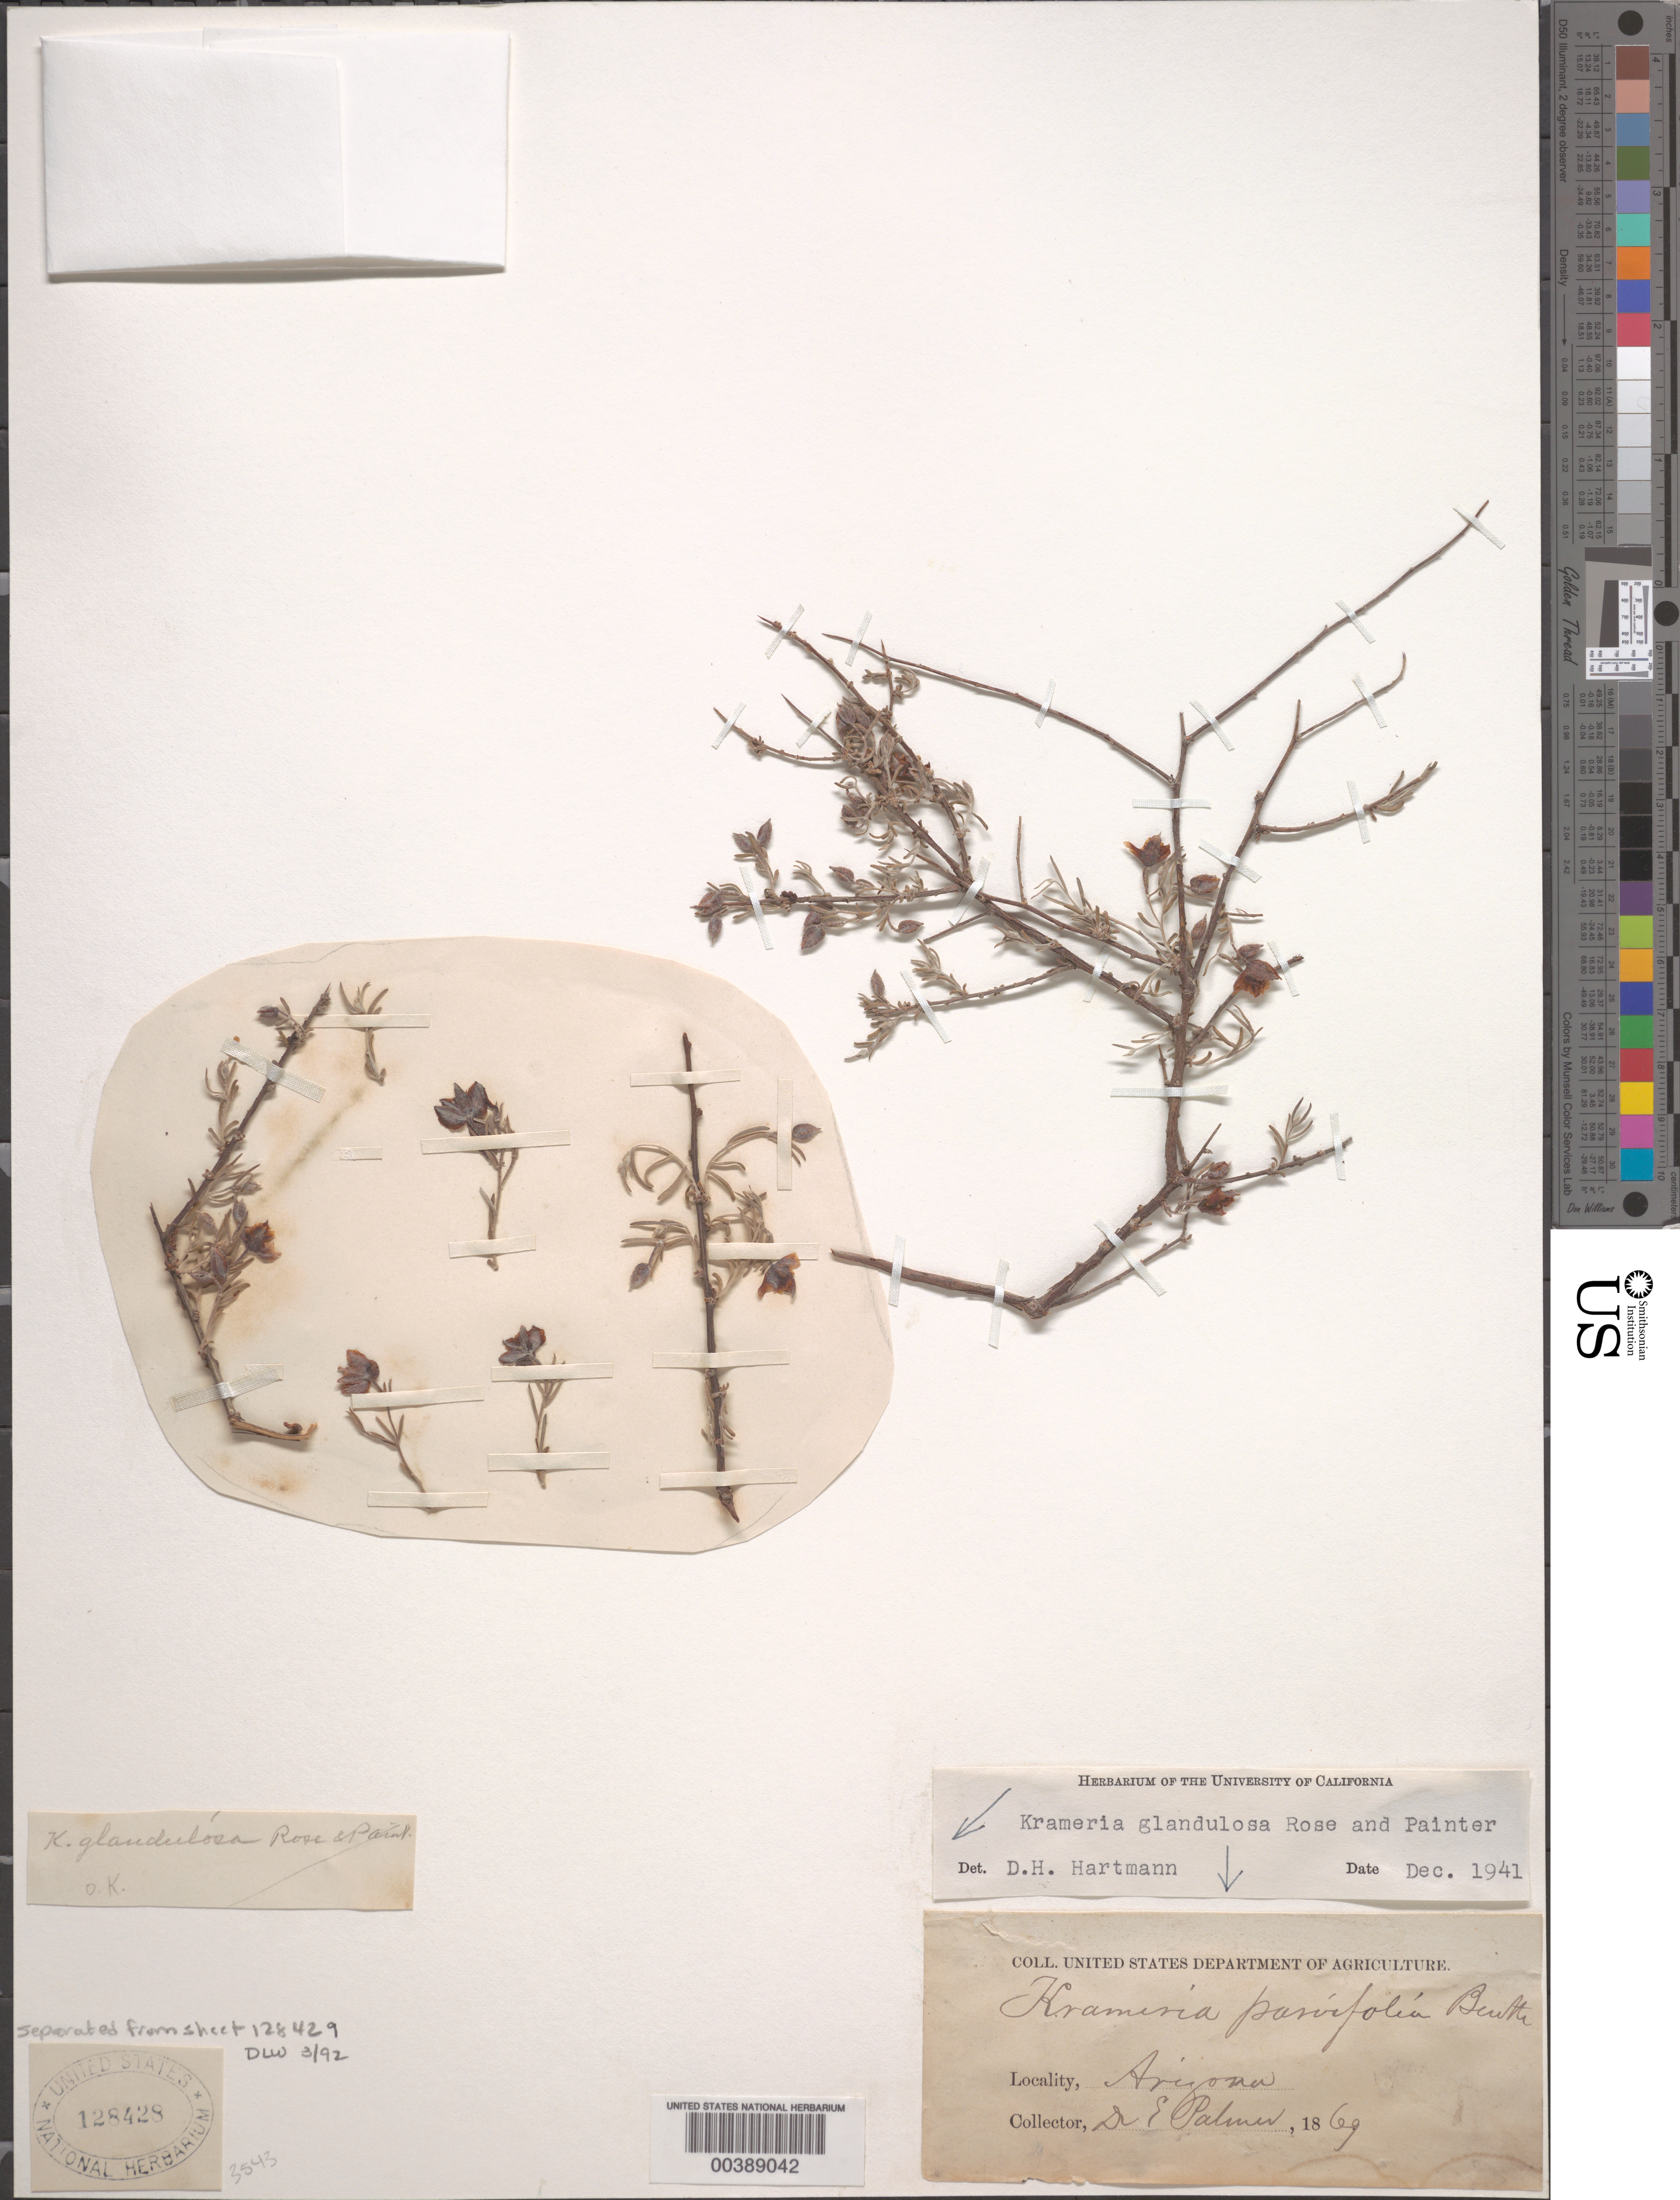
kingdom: Plantae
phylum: Tracheophyta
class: Magnoliopsida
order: Zygophyllales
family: Krameriaceae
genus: Krameria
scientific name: Krameria grayi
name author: Rose & J.H. Painter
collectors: E. Palmer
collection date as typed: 1869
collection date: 1869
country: United States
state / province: Arizona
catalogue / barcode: US 128428